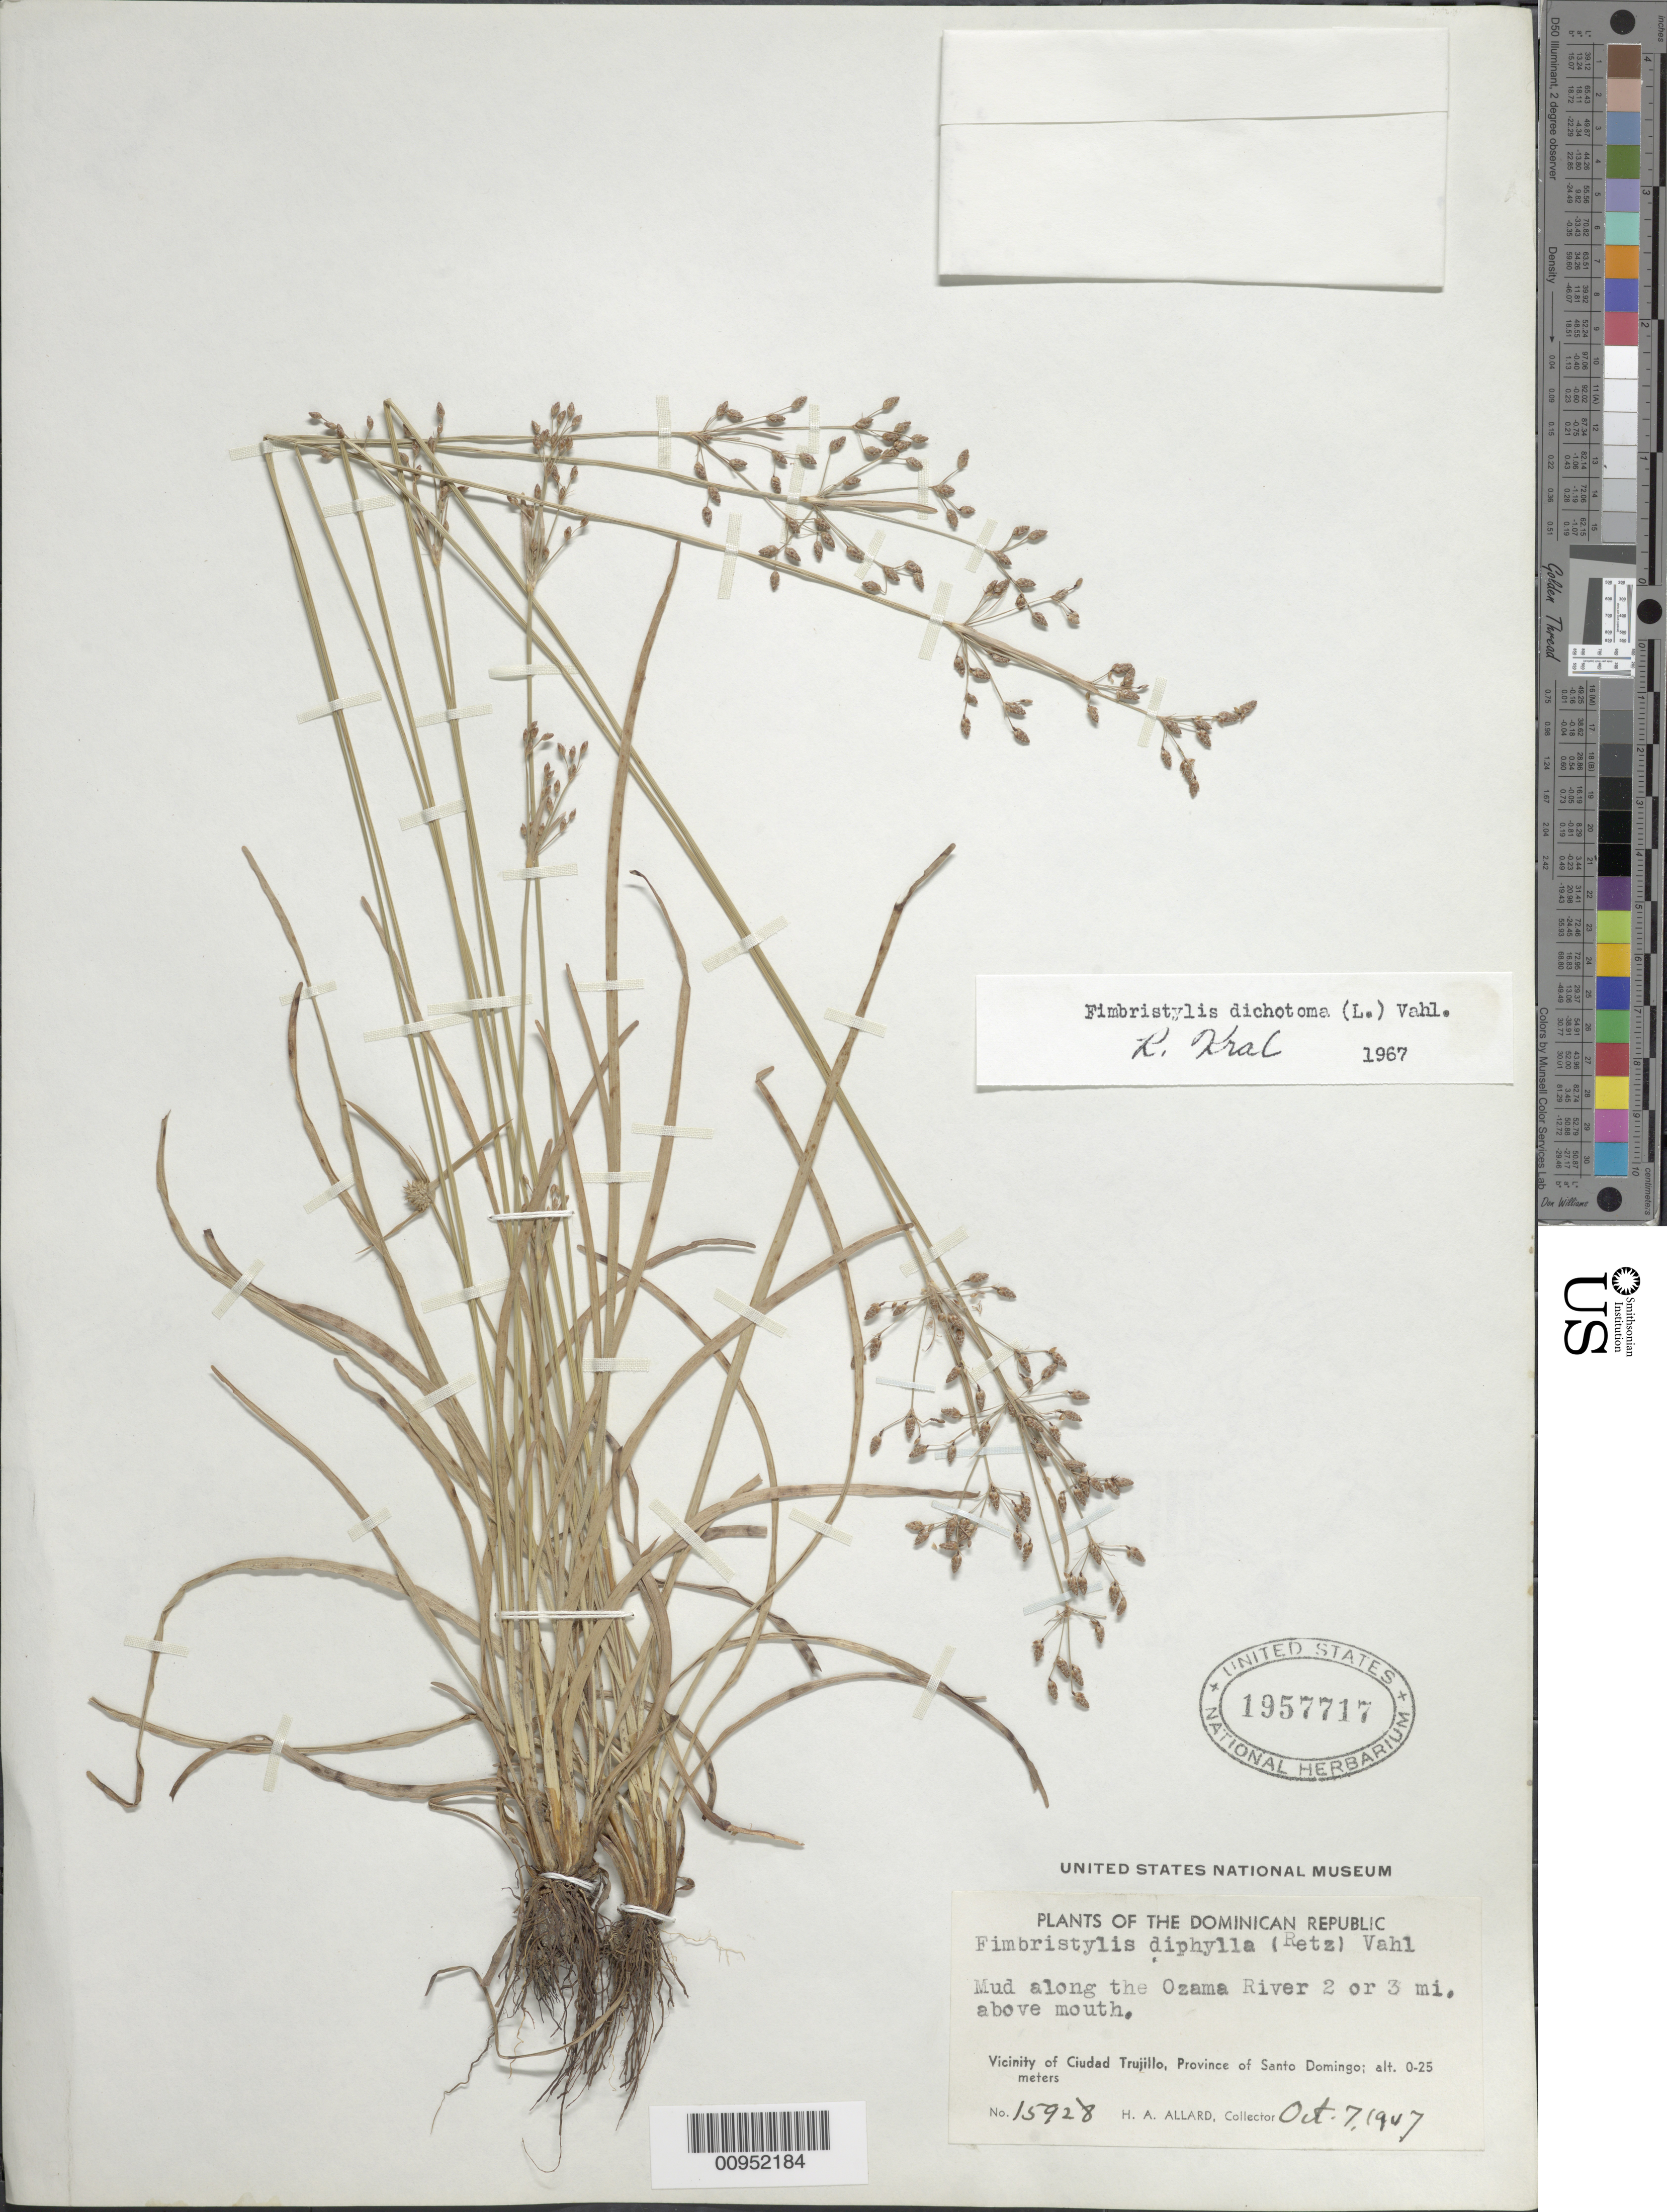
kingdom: Plantae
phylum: Tracheophyta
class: Liliopsida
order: Poales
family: Cyperaceae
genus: Fimbristylis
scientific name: Fimbristylis dichotoma subsp. dichotoma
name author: (L.) Vahl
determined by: Kral, Robert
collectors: H. A. Allard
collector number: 15928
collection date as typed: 07 Oct 1947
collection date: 1947-10-07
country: Dominican Republic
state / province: Santo Domingo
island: Hispaniola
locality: Vicinity of Ciudad Trujillo, along the Ozama River, 2 or 3 miles above mouth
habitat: In mud along the river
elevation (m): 0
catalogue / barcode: US 1957717